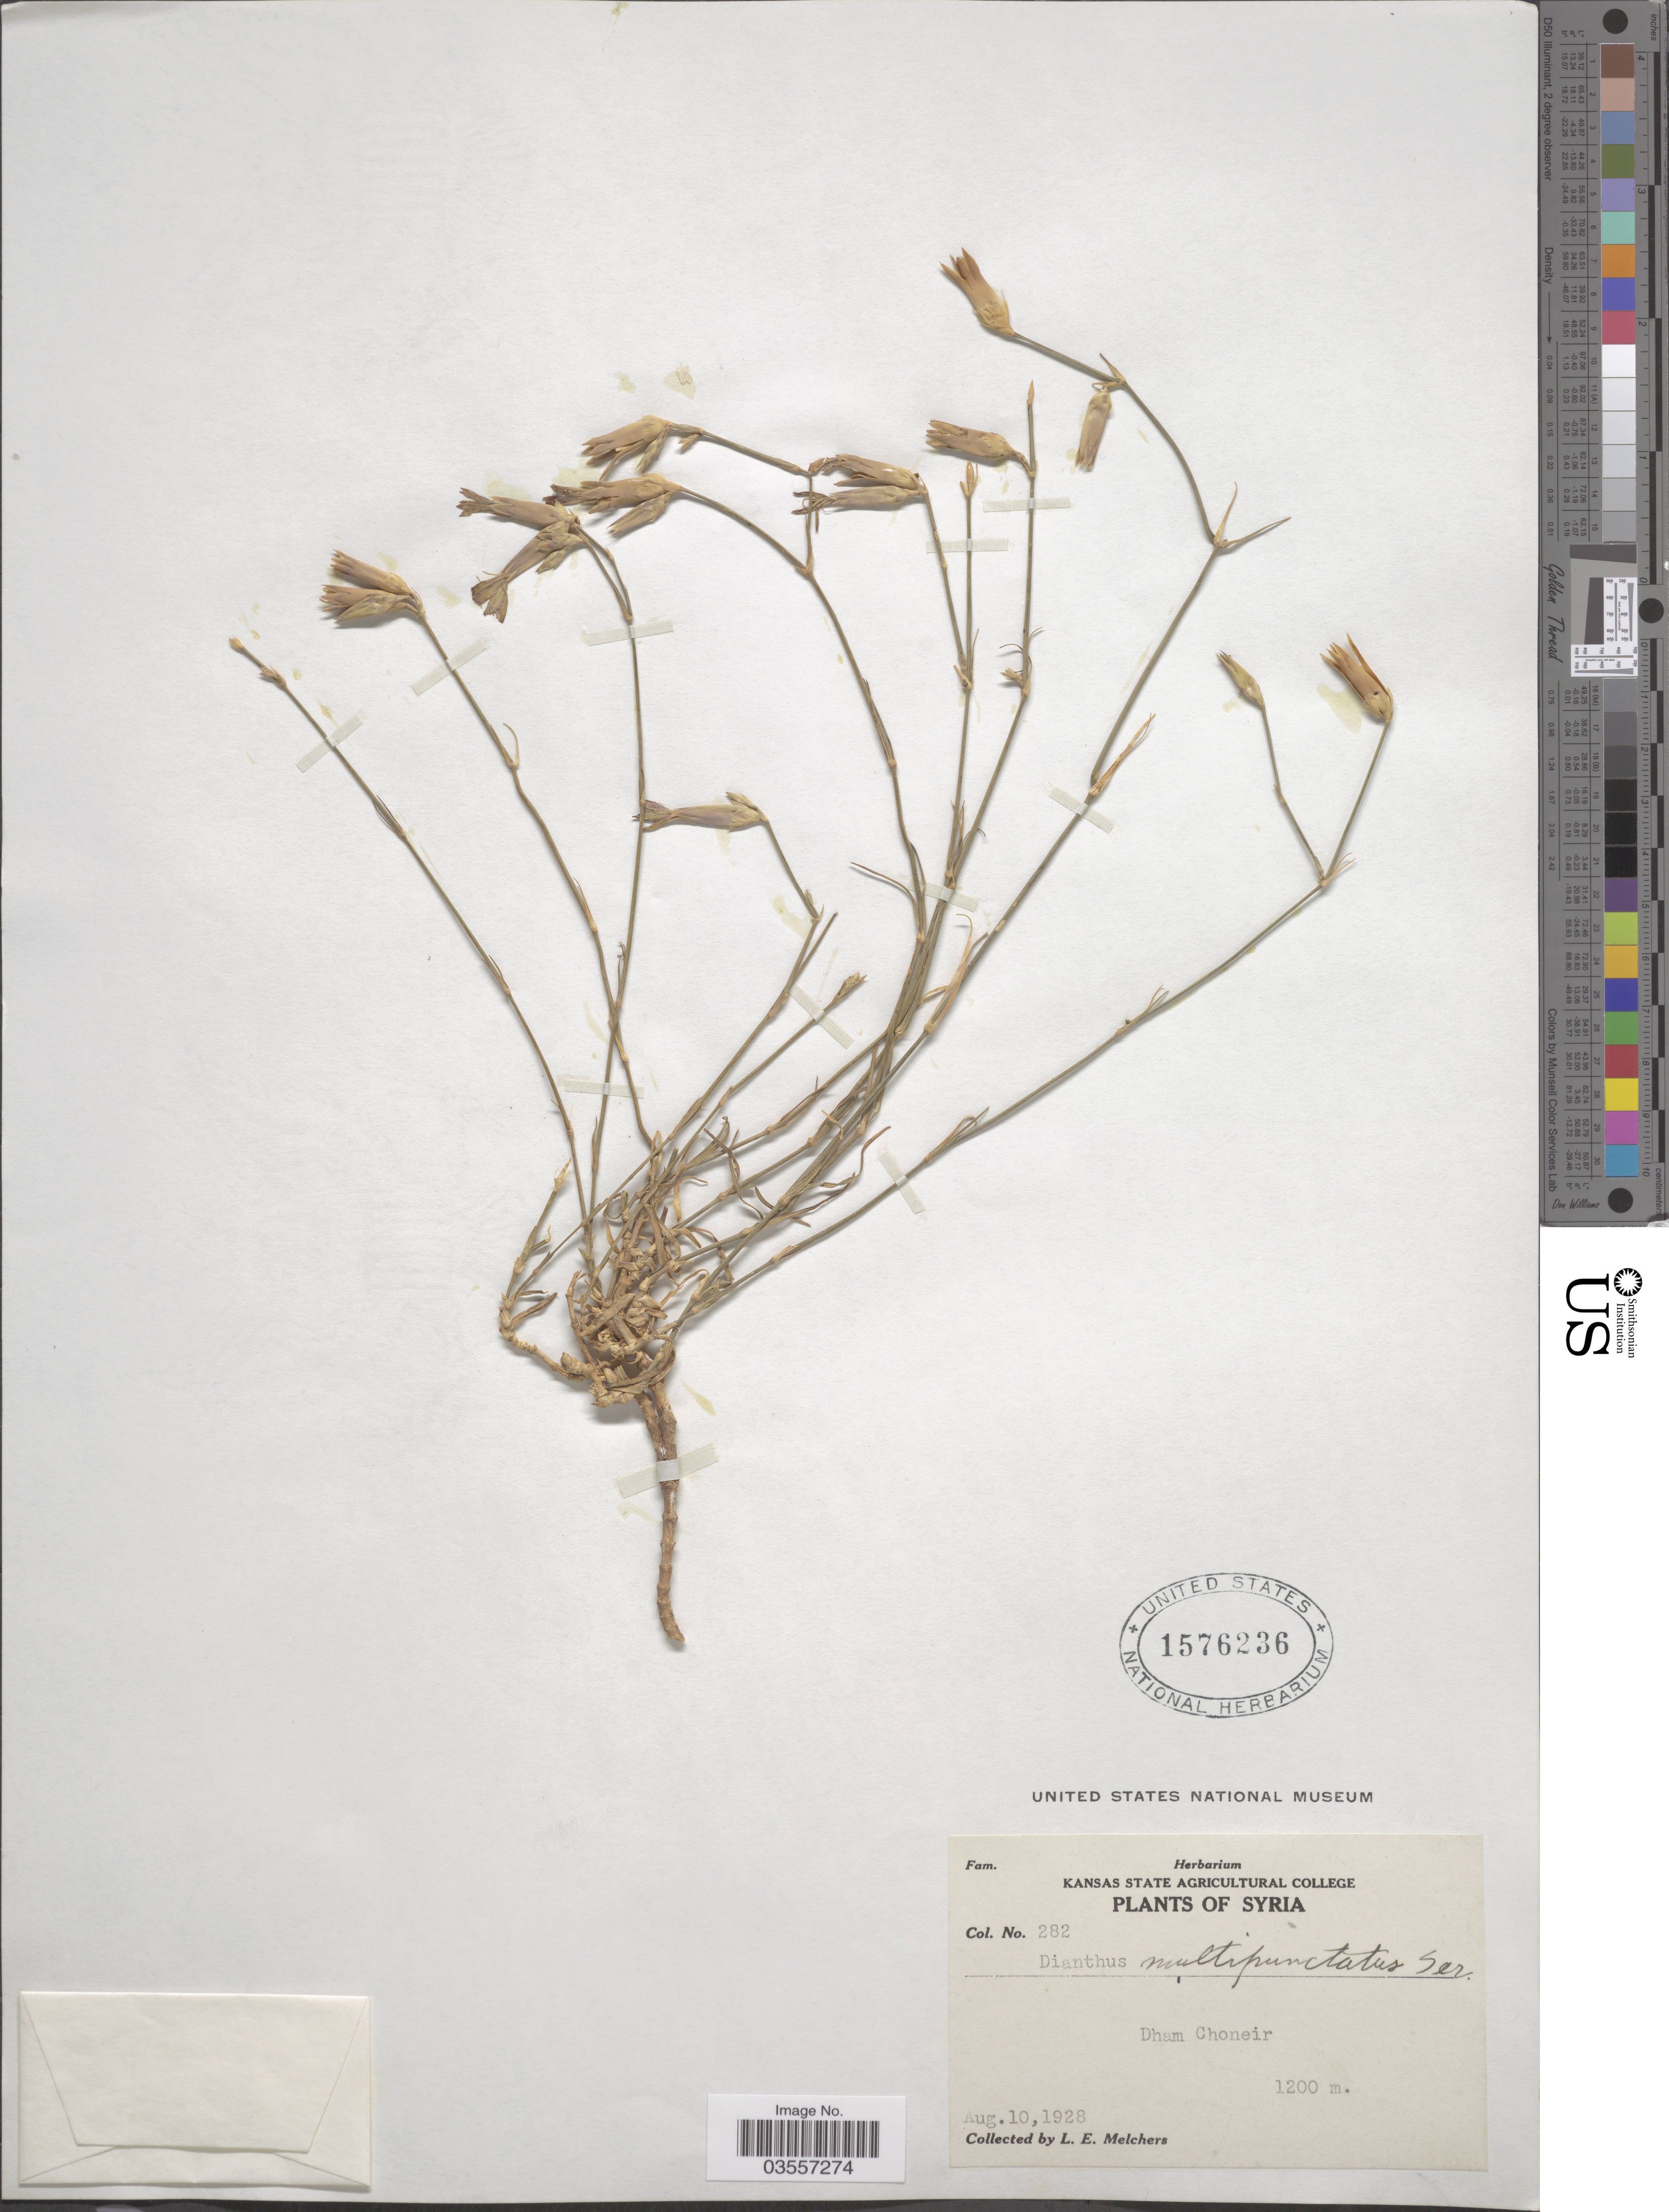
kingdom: Plantae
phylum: Tracheophyta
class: Magnoliopsida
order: Caryophyllales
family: Caryophyllaceae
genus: Dianthus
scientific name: Dianthus multipunctatus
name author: Ser.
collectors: L. Melchers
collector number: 282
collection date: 1928-08-10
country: Syria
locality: Dham Choneir.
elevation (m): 1200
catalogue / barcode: US 1576236